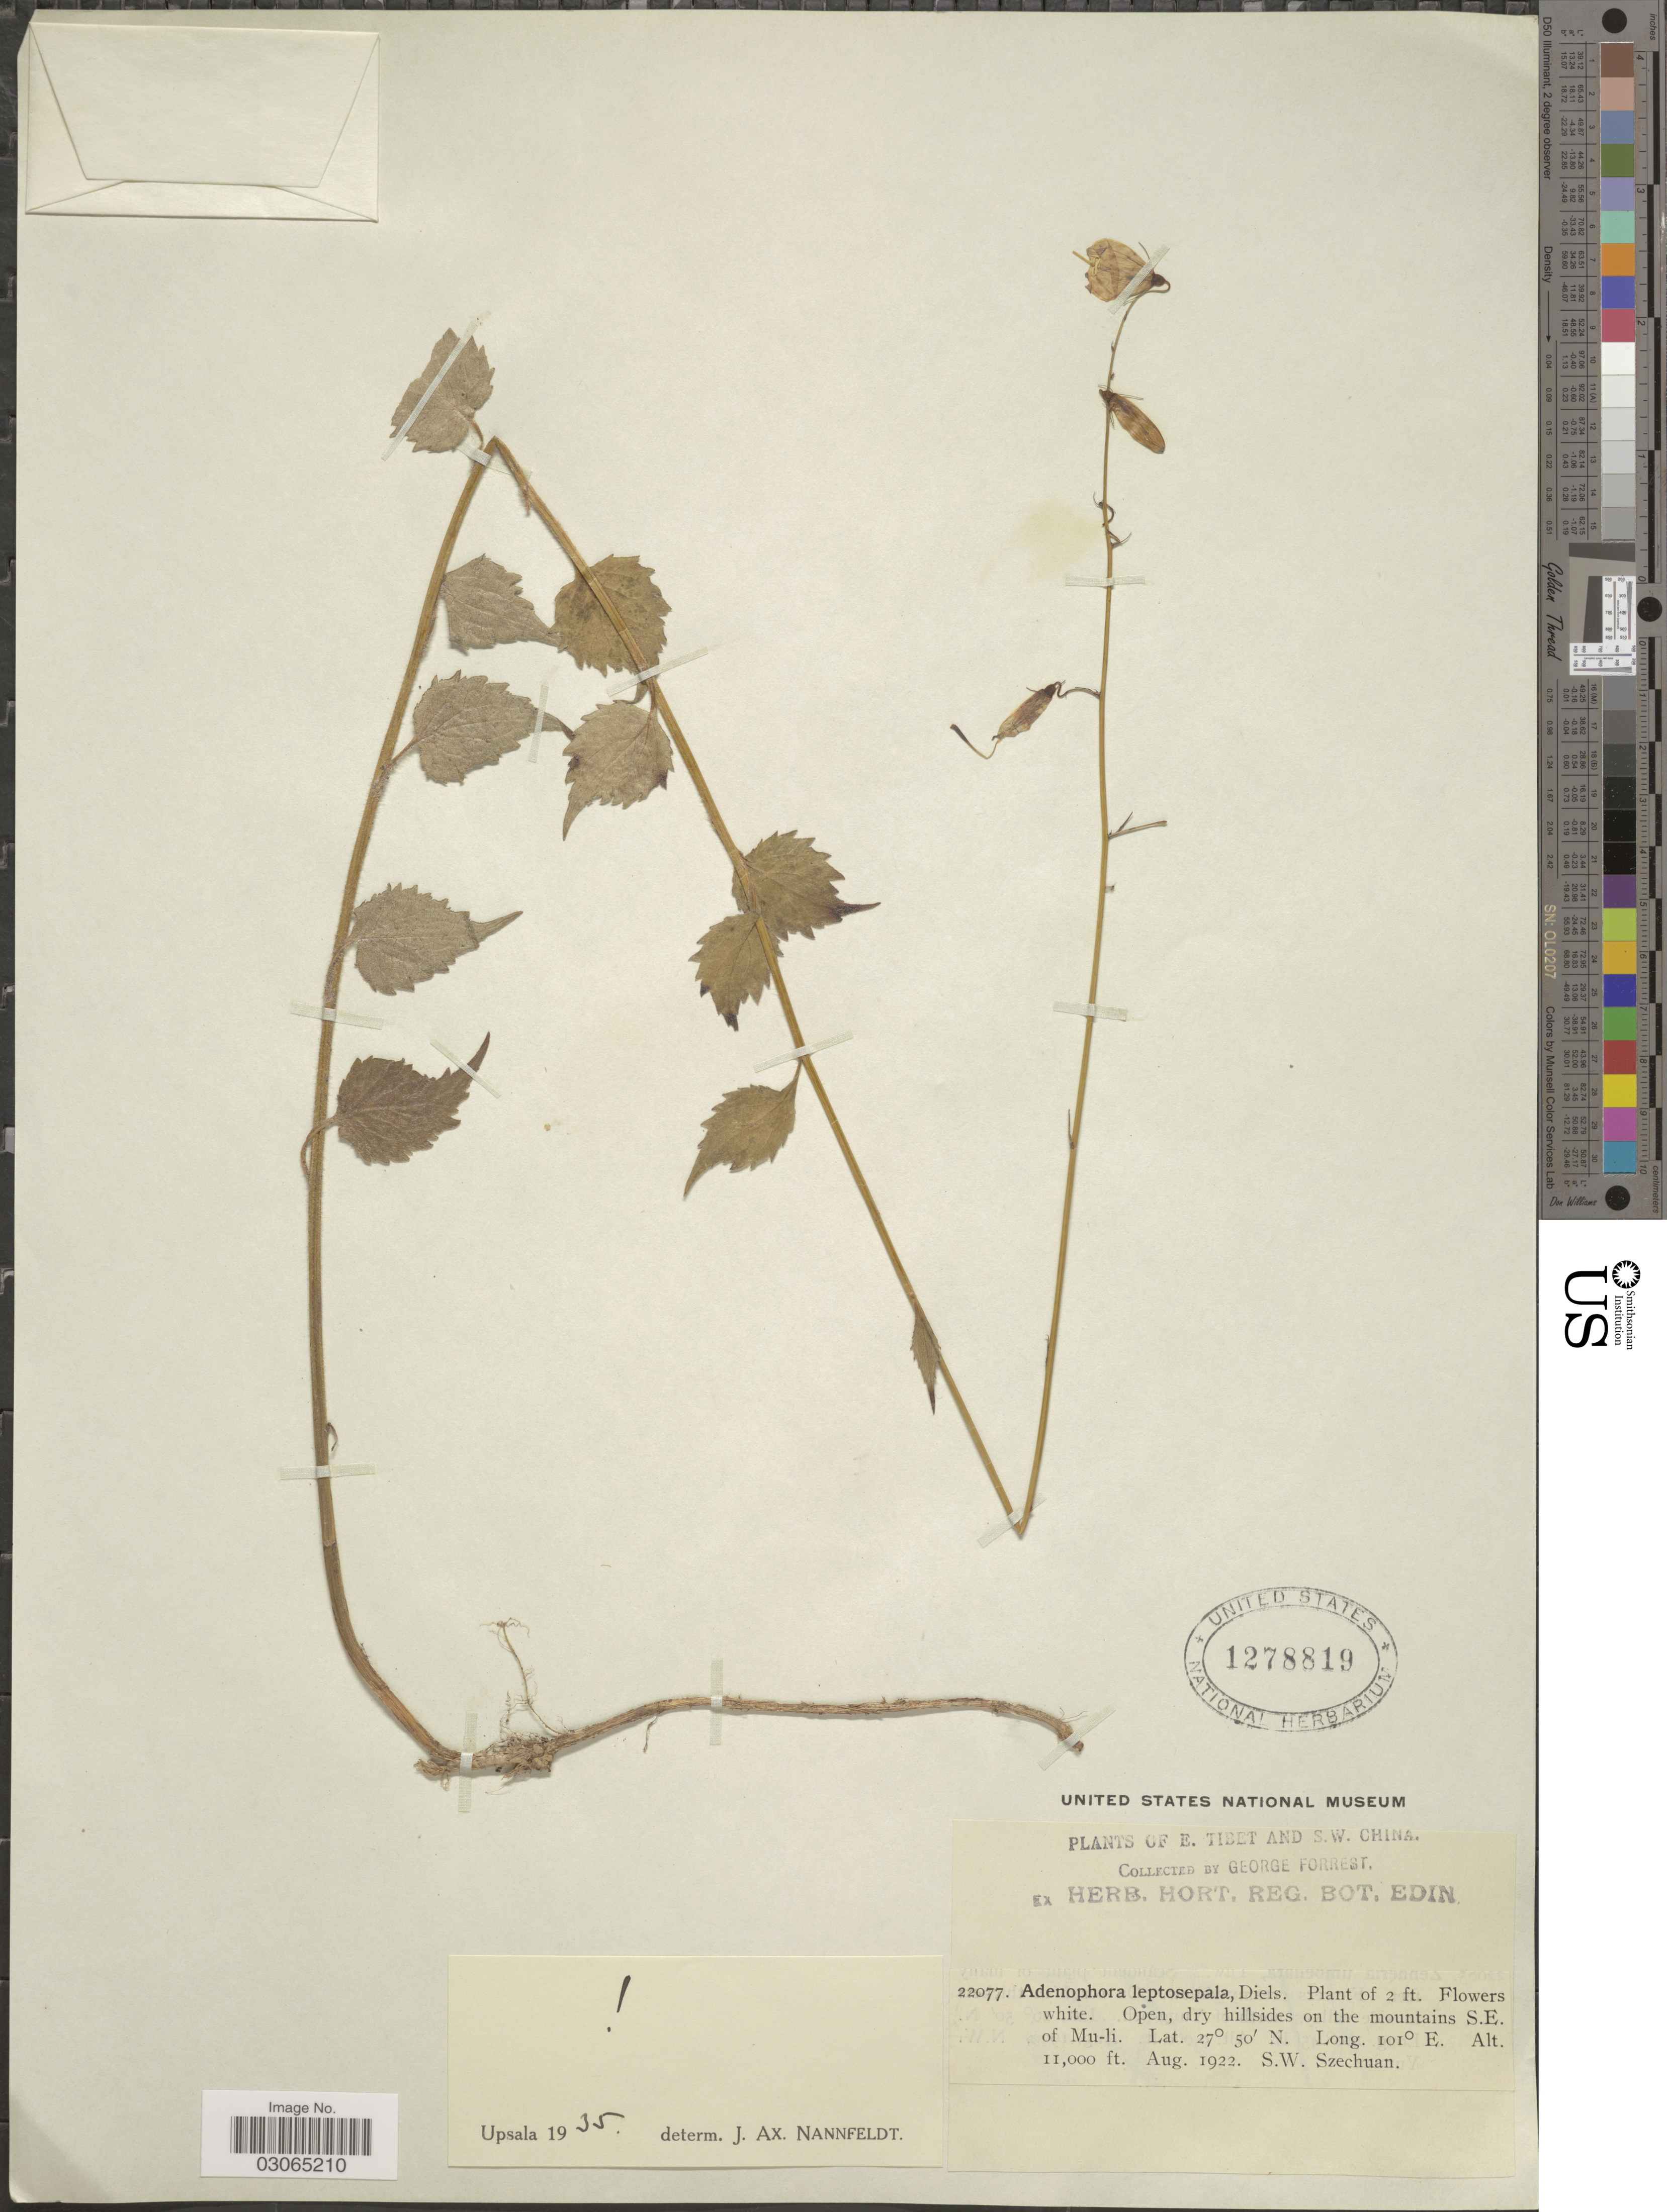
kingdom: Plantae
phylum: Tracheophyta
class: Magnoliopsida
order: Asterales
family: Campanulaceae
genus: Adenophora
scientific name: Adenophora leptosepala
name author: Diels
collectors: G. Forrest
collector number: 22077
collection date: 1922-08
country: China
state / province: Xizang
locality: E. Tibet and S.W. China. Open, dry hillsides on the mountains S.E. of Mu-li. S.W. Szechuan.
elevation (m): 3353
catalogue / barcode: US 1278819